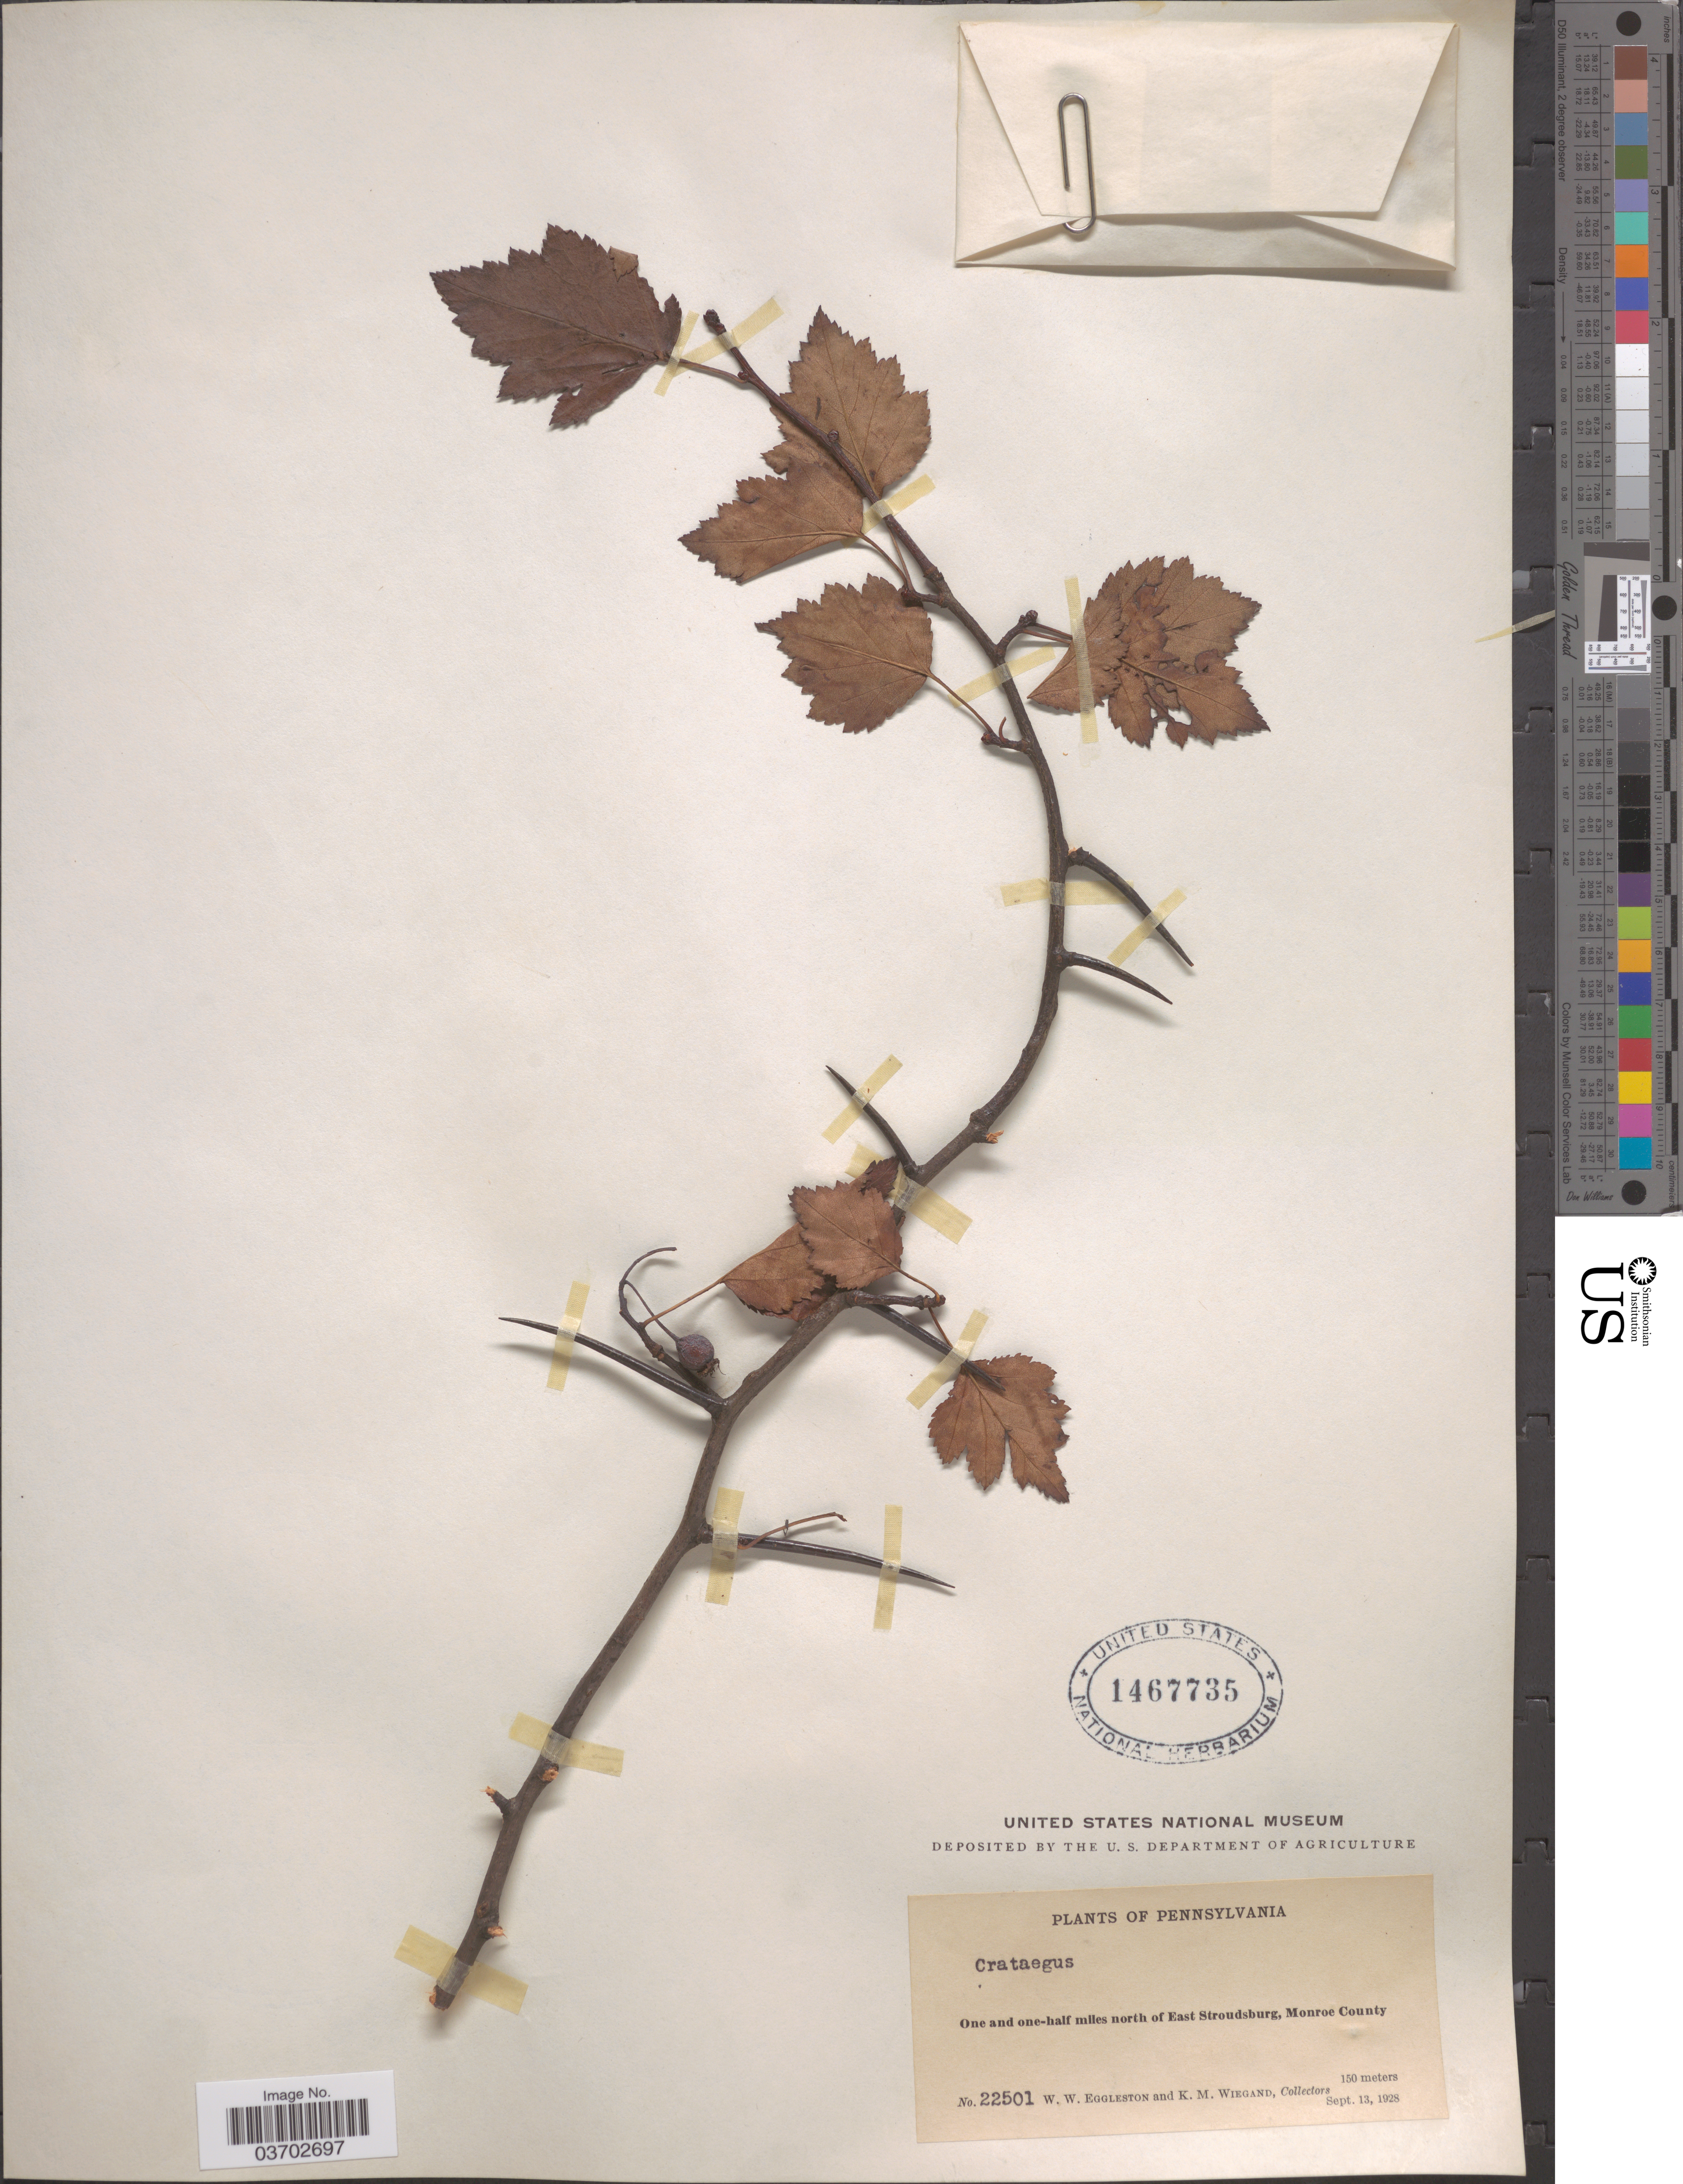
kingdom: Plantae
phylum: Tracheophyta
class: Magnoliopsida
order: Rosales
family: Rosaceae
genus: Crataegus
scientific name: Crataegus sp.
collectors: W. W. Eggleston & K. M. Wiegand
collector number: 22501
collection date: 1928-09-13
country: United States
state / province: Pennsylvania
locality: One and one-half miles north of East Stroudsburg, Monroe County.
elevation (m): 150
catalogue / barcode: US 1467735